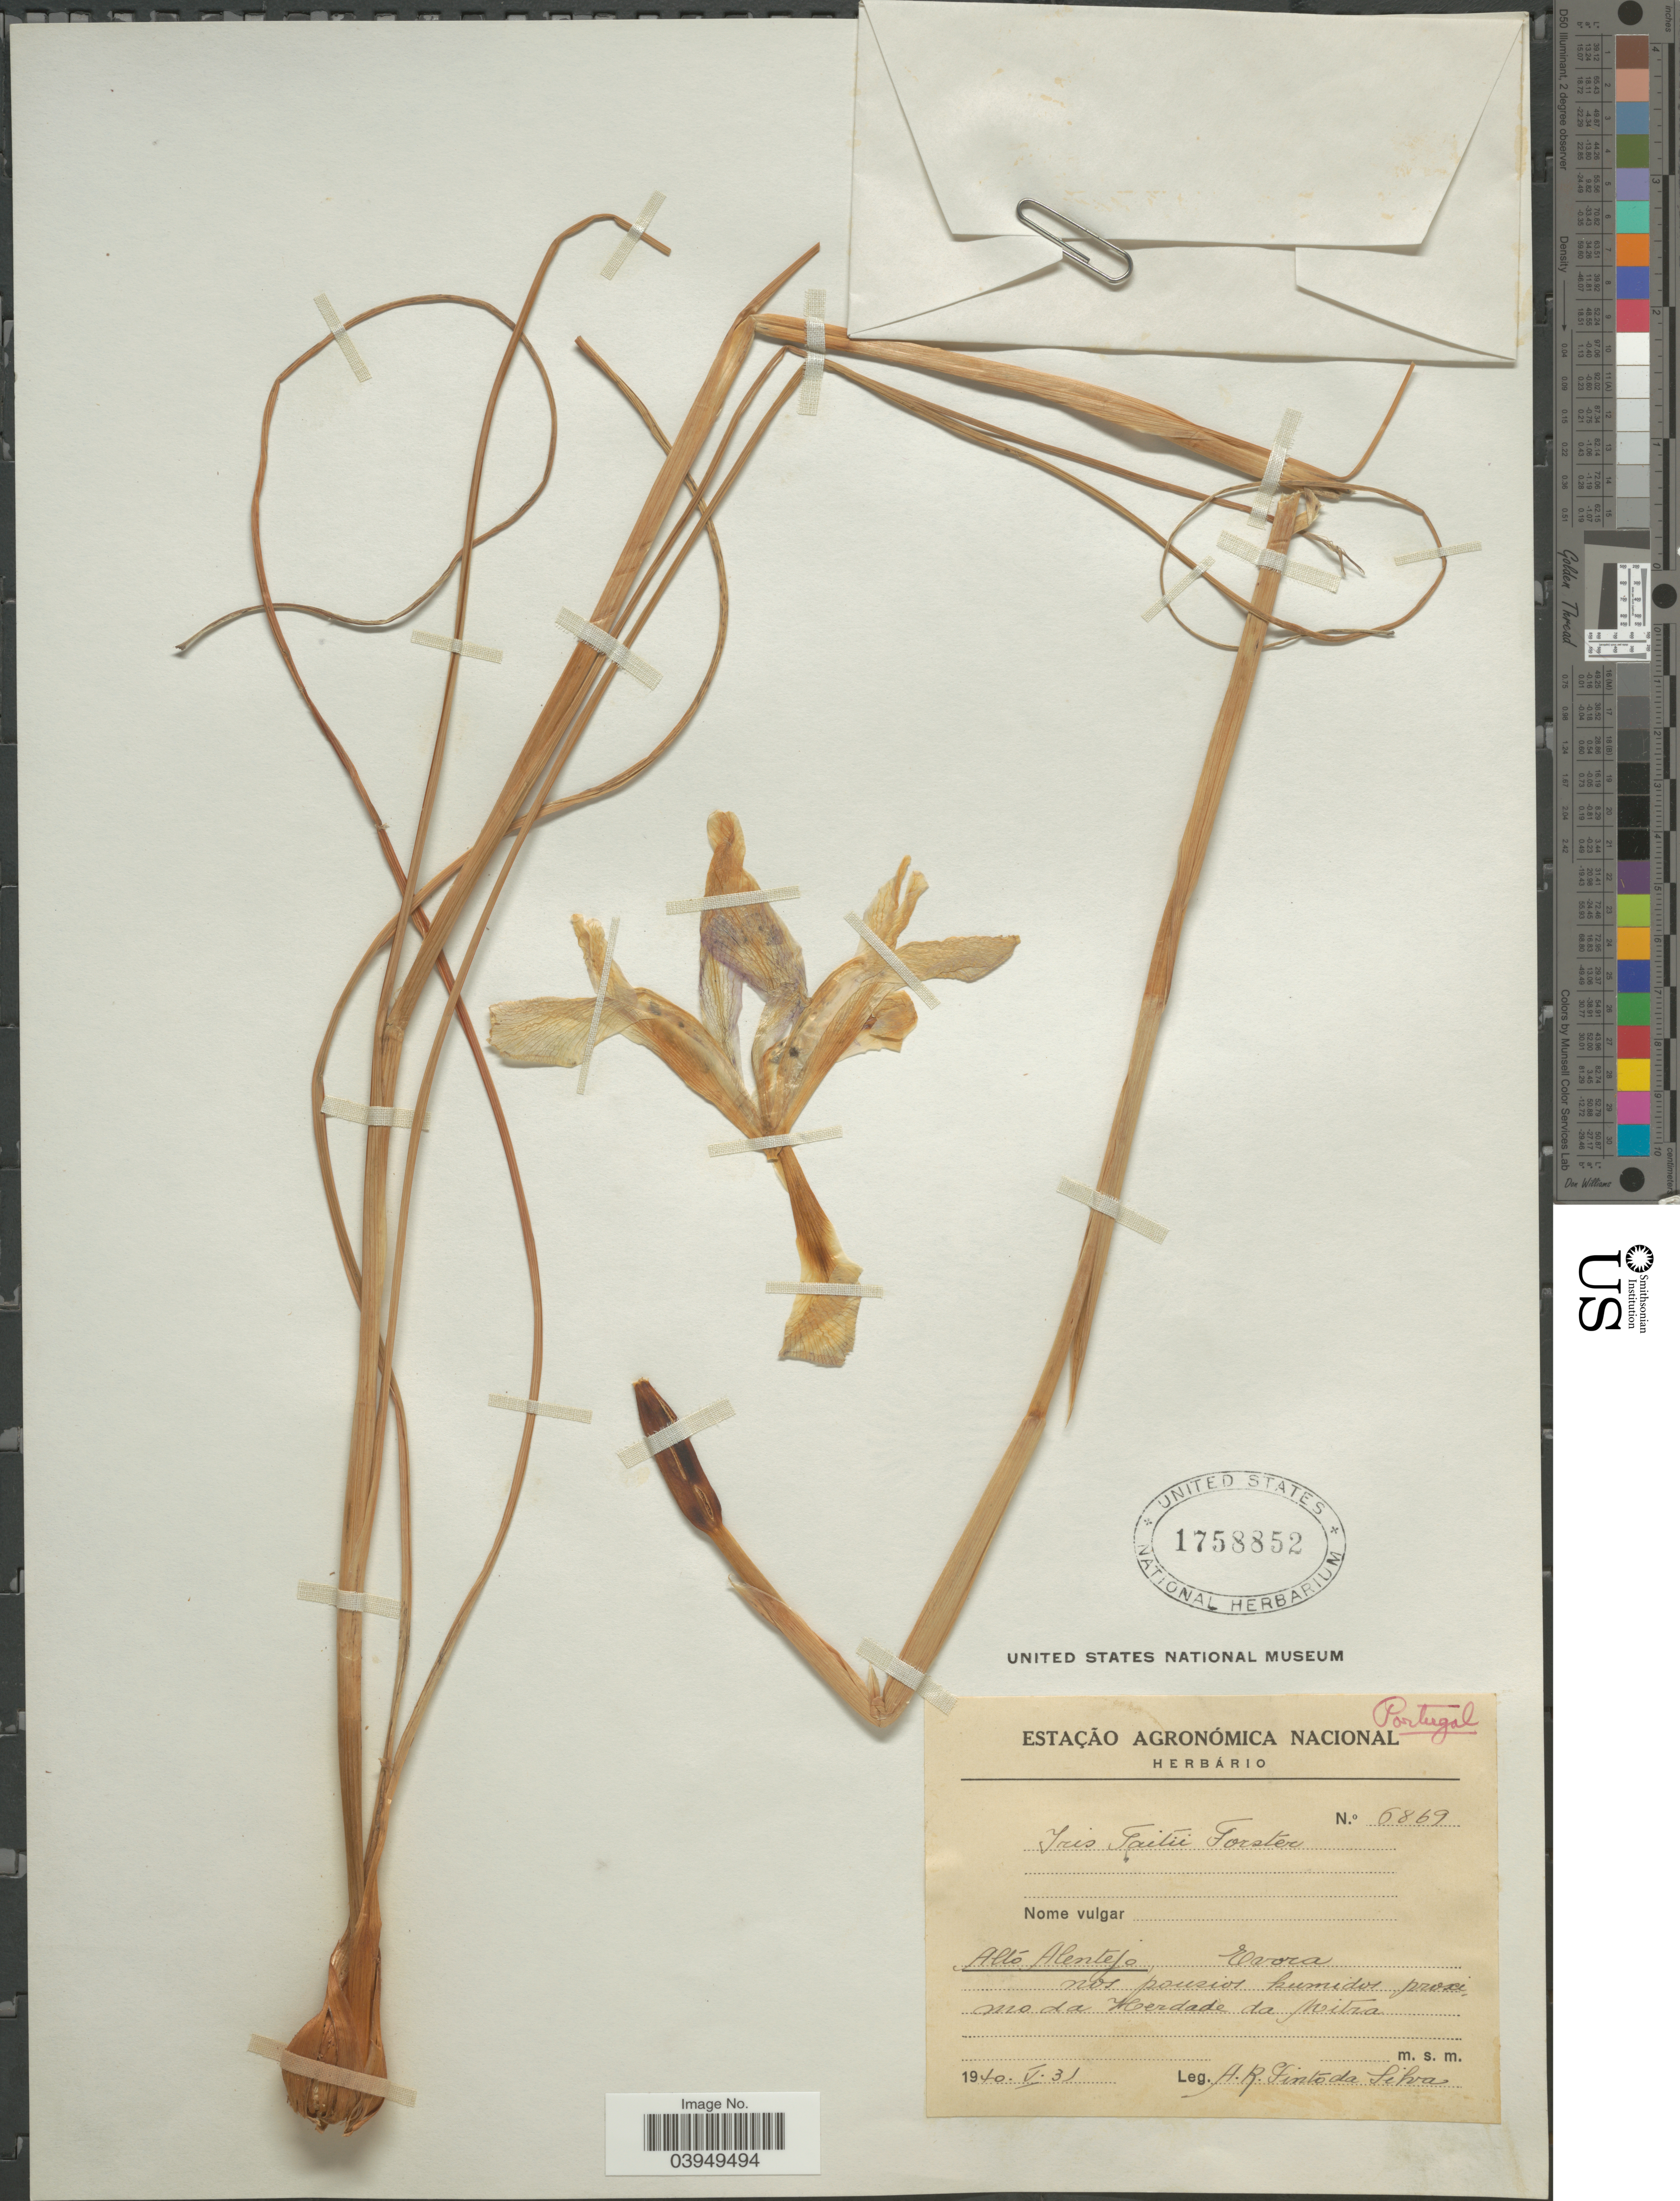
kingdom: Plantae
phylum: Tracheophyta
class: Liliopsida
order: Asparagales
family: Iridaceae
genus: Iris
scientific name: Iris taitii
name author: Foster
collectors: A. Pinto & A. Pinto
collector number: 6869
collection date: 1940-05-31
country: Portugal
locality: Alto Alentejo: Evora nos pousios humidos proxi mo da herdade da Mitra.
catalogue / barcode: US 1758852